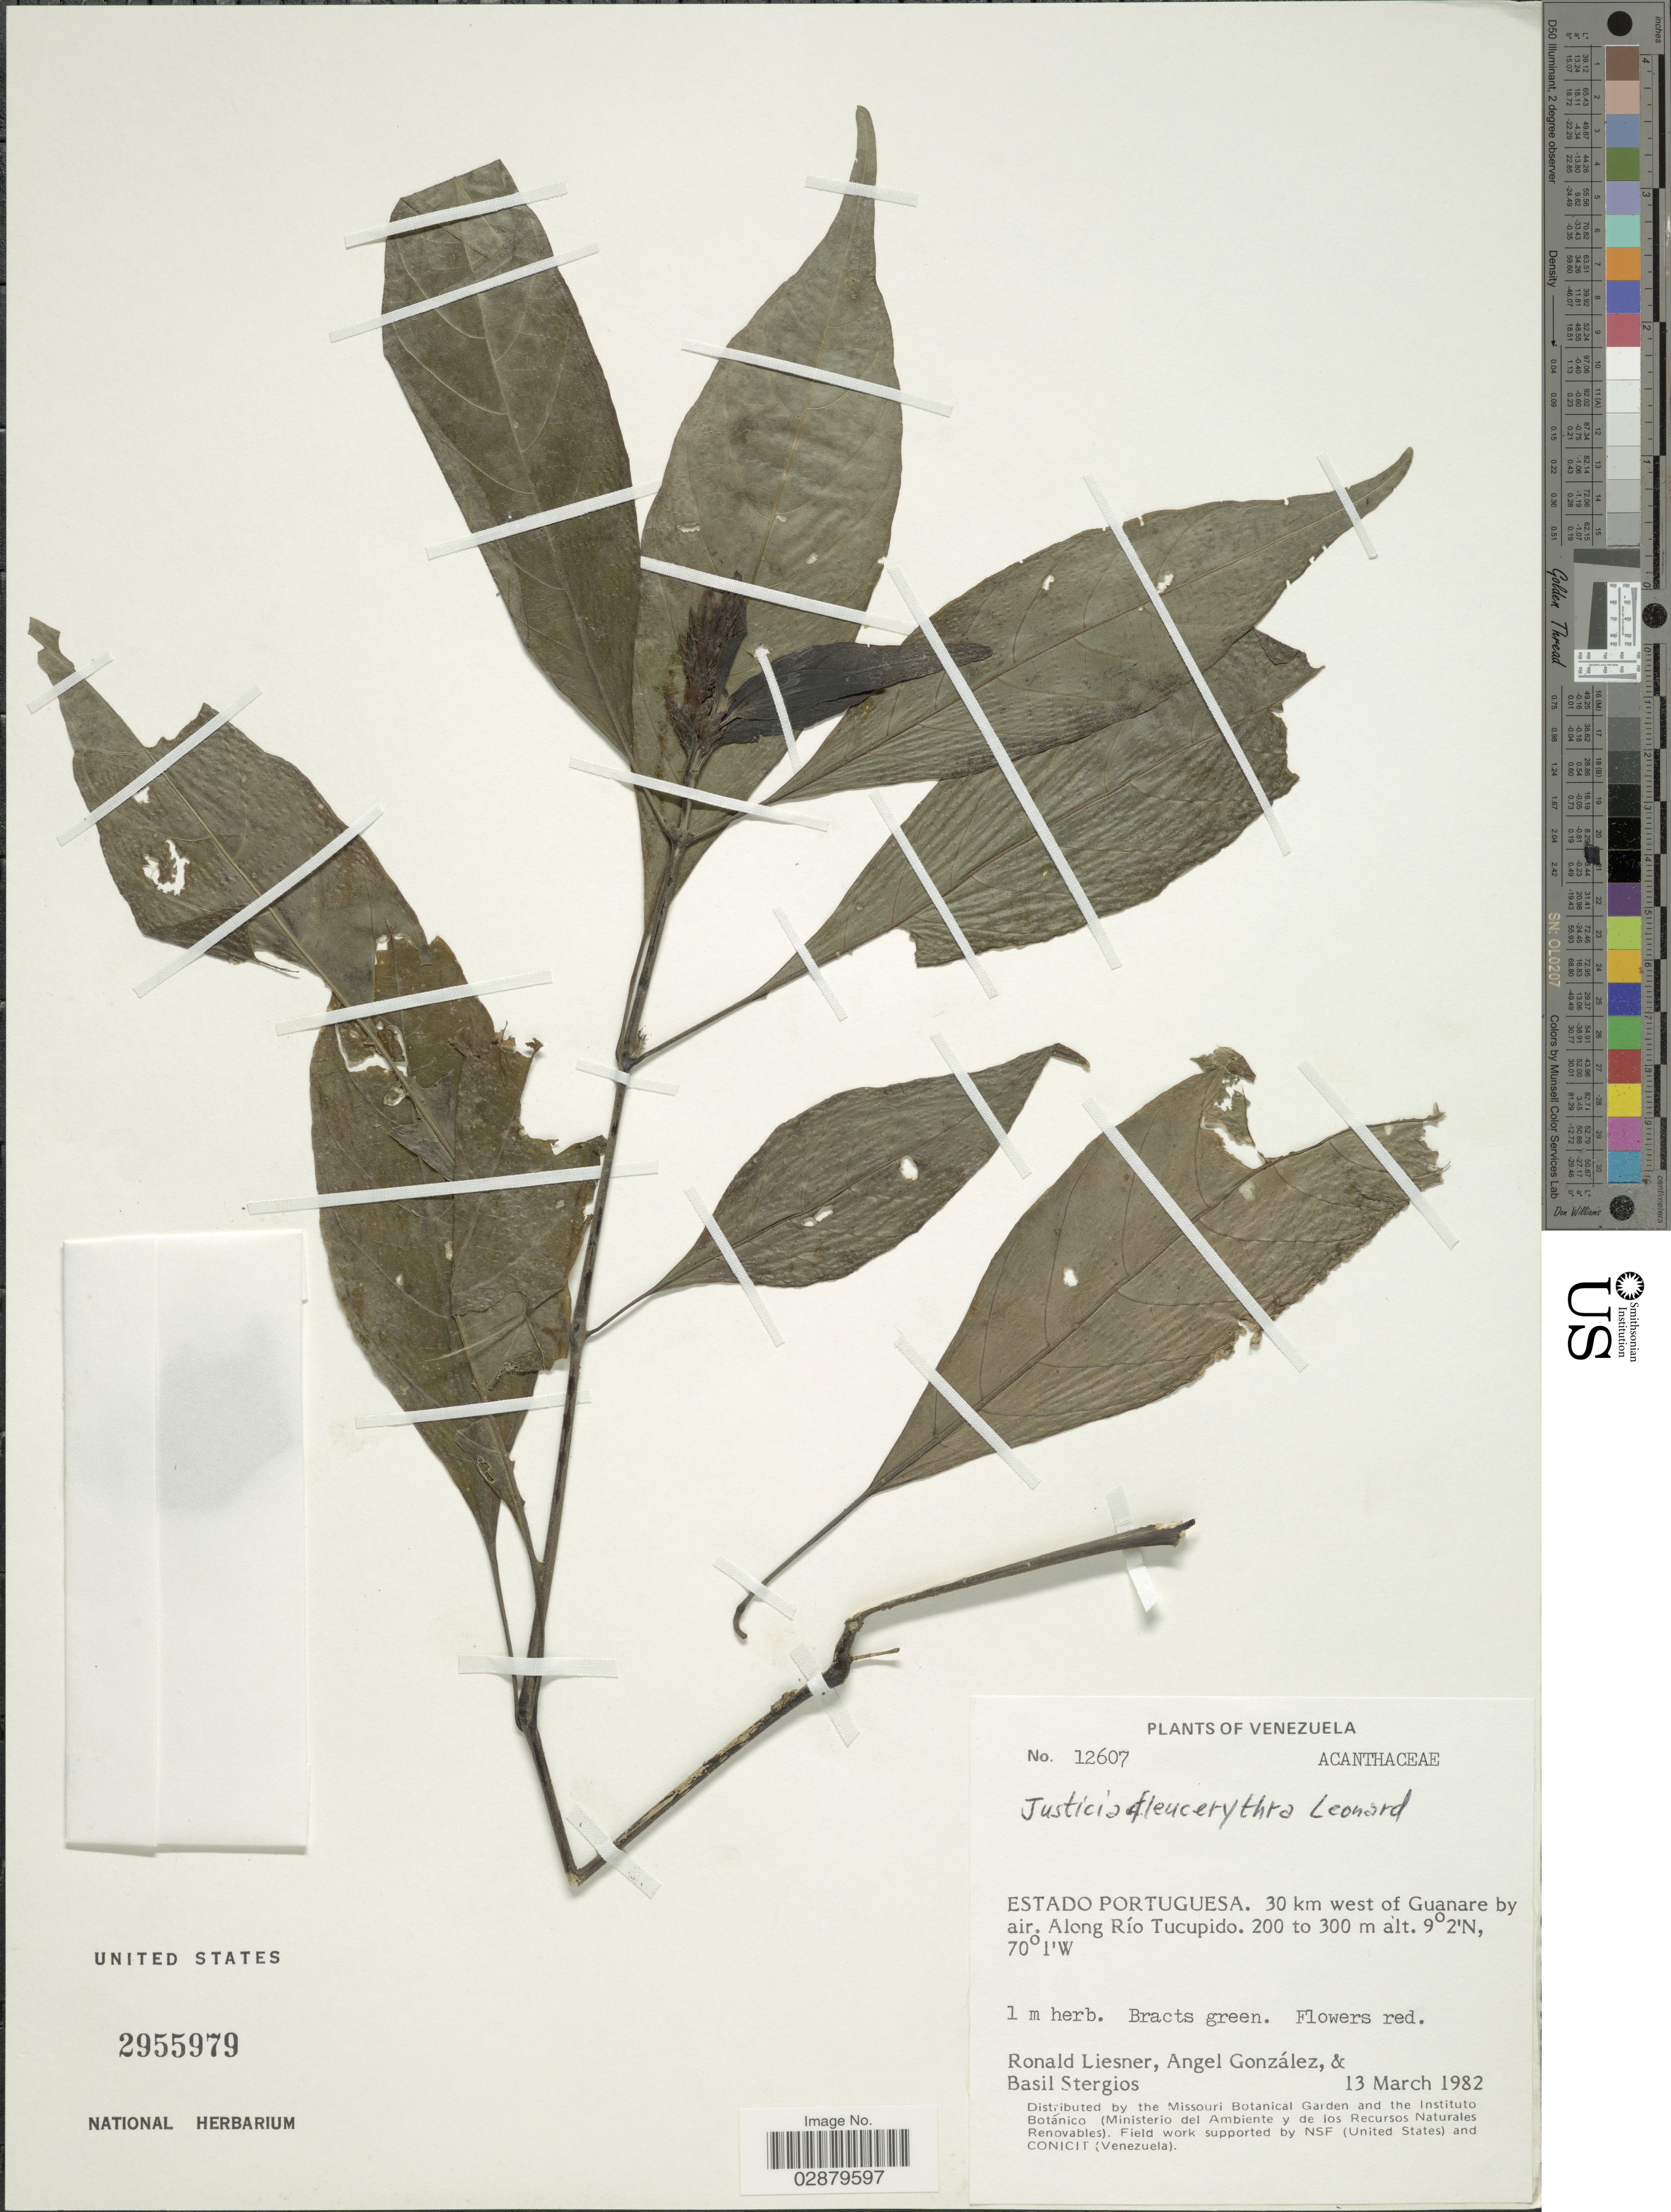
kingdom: Plantae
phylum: Tracheophyta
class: Magnoliopsida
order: Lamiales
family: Acanthaceae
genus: Justicia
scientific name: Justicia leucerythra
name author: Leonard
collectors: R. L. Liesner, A. C. González & B. G. Stergios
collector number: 12607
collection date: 1982-03-13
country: Venezuela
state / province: Portuguesa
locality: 30 km W of Guanare by air, along Rio Tucupido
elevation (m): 200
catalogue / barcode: US 2955979